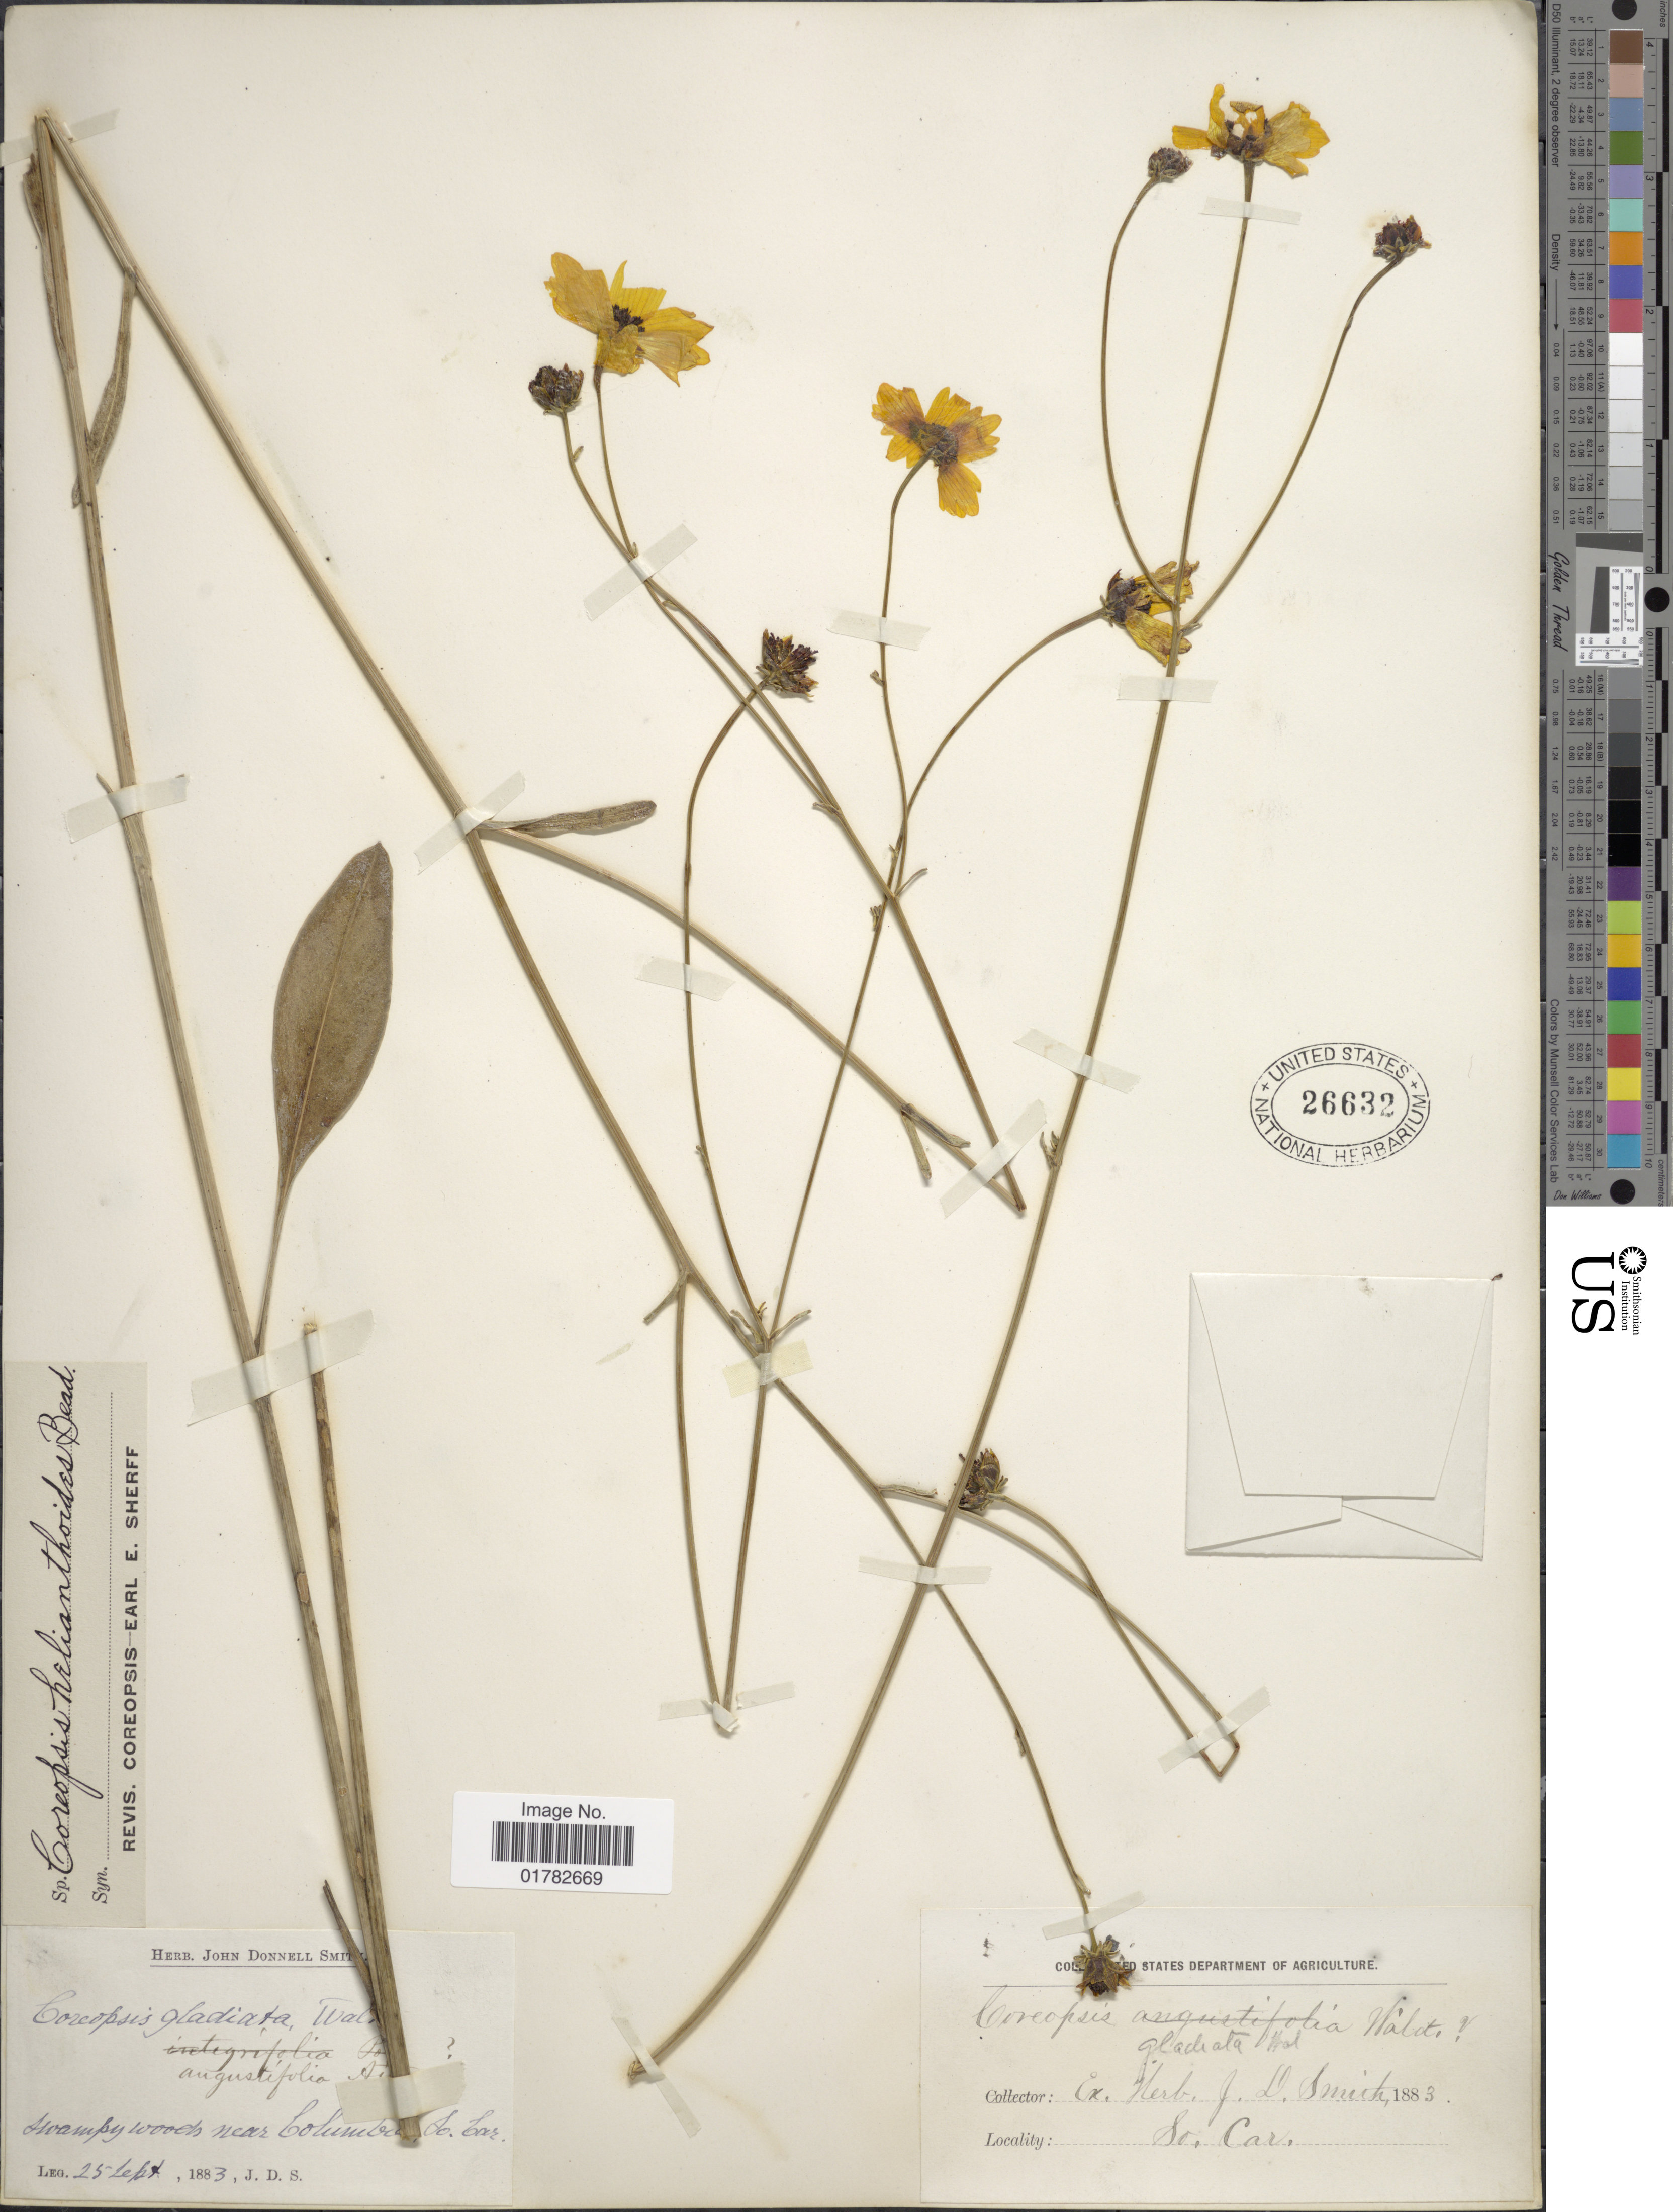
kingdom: Plantae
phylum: Tracheophyta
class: Magnoliopsida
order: Asterales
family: Asteraceae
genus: Coreopsis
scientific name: Coreopsis helianthoides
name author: Beadle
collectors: J. Donnell Smith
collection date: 1883-09-25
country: United States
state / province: South Carolina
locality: Swampy woods near Columbia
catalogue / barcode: US 26632